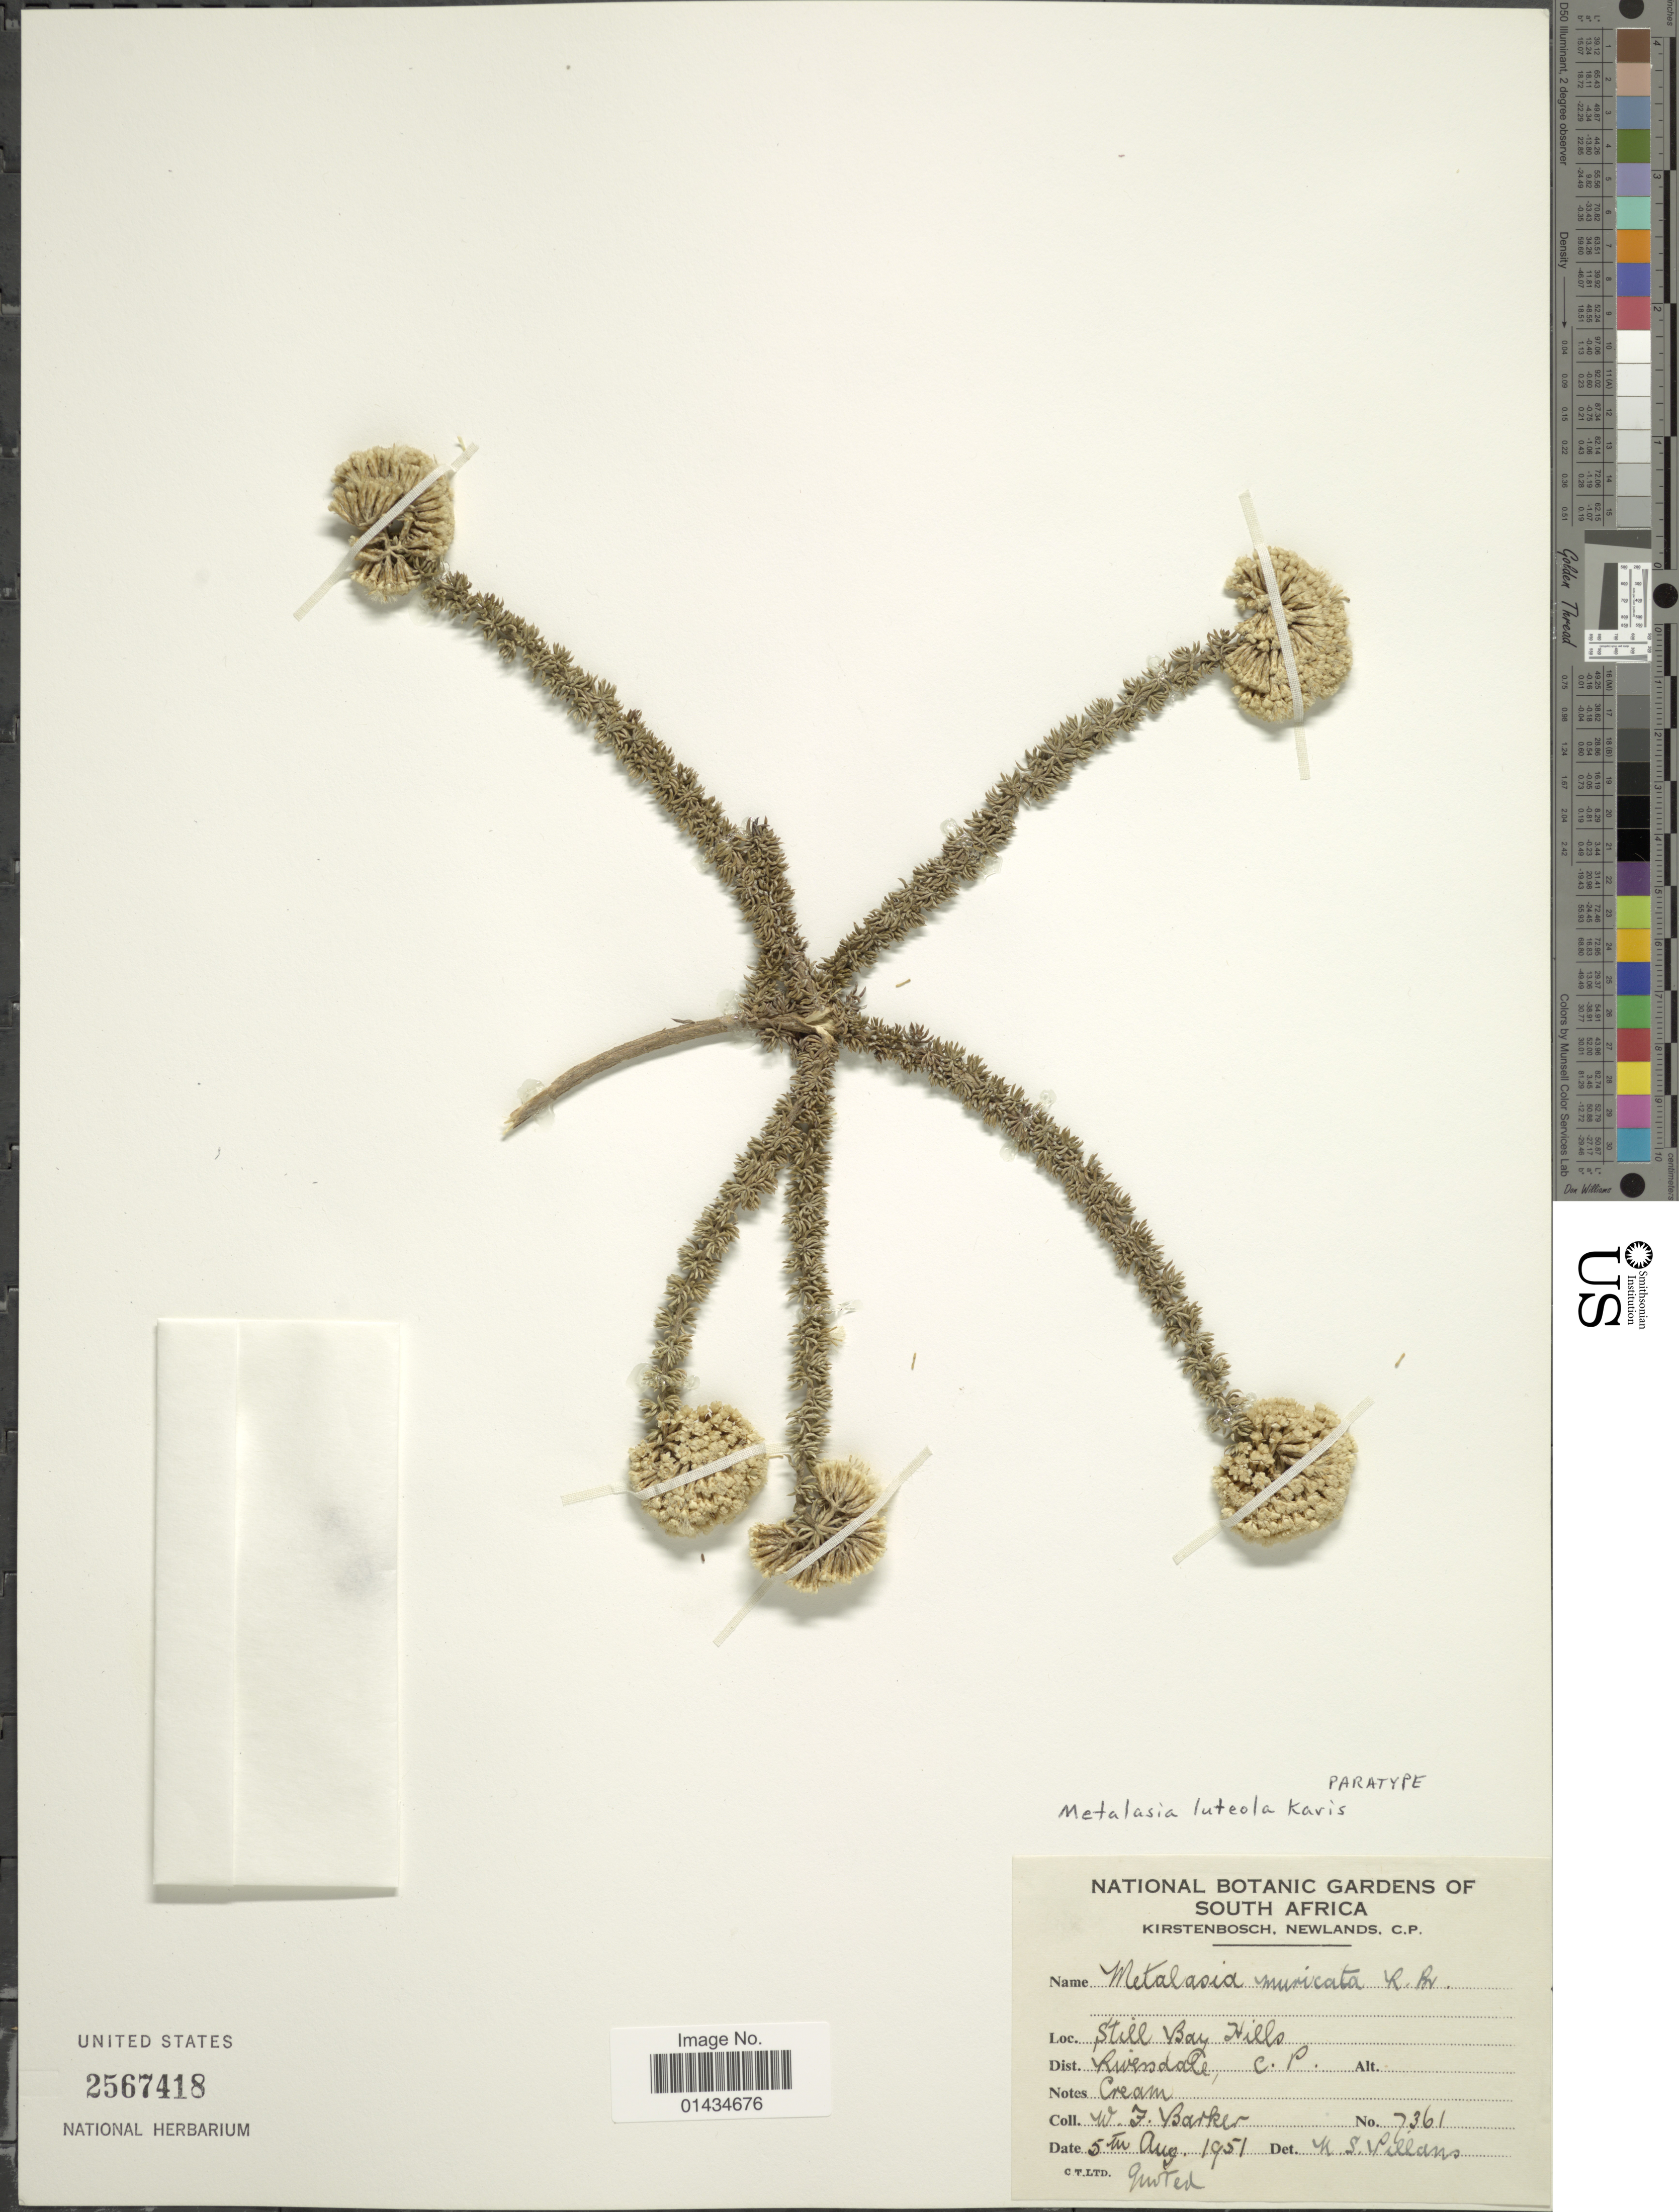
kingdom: Plantae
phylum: Tracheophyta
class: Magnoliopsida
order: Asterales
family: Asteraceae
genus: Metalasia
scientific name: Metalasia luteola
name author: P.O. Karis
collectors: W. F. Barker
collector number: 7361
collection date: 1951-08-05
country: South Africa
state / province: Western Cape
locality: Still Bay Hills, Riversdale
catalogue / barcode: US 2567418